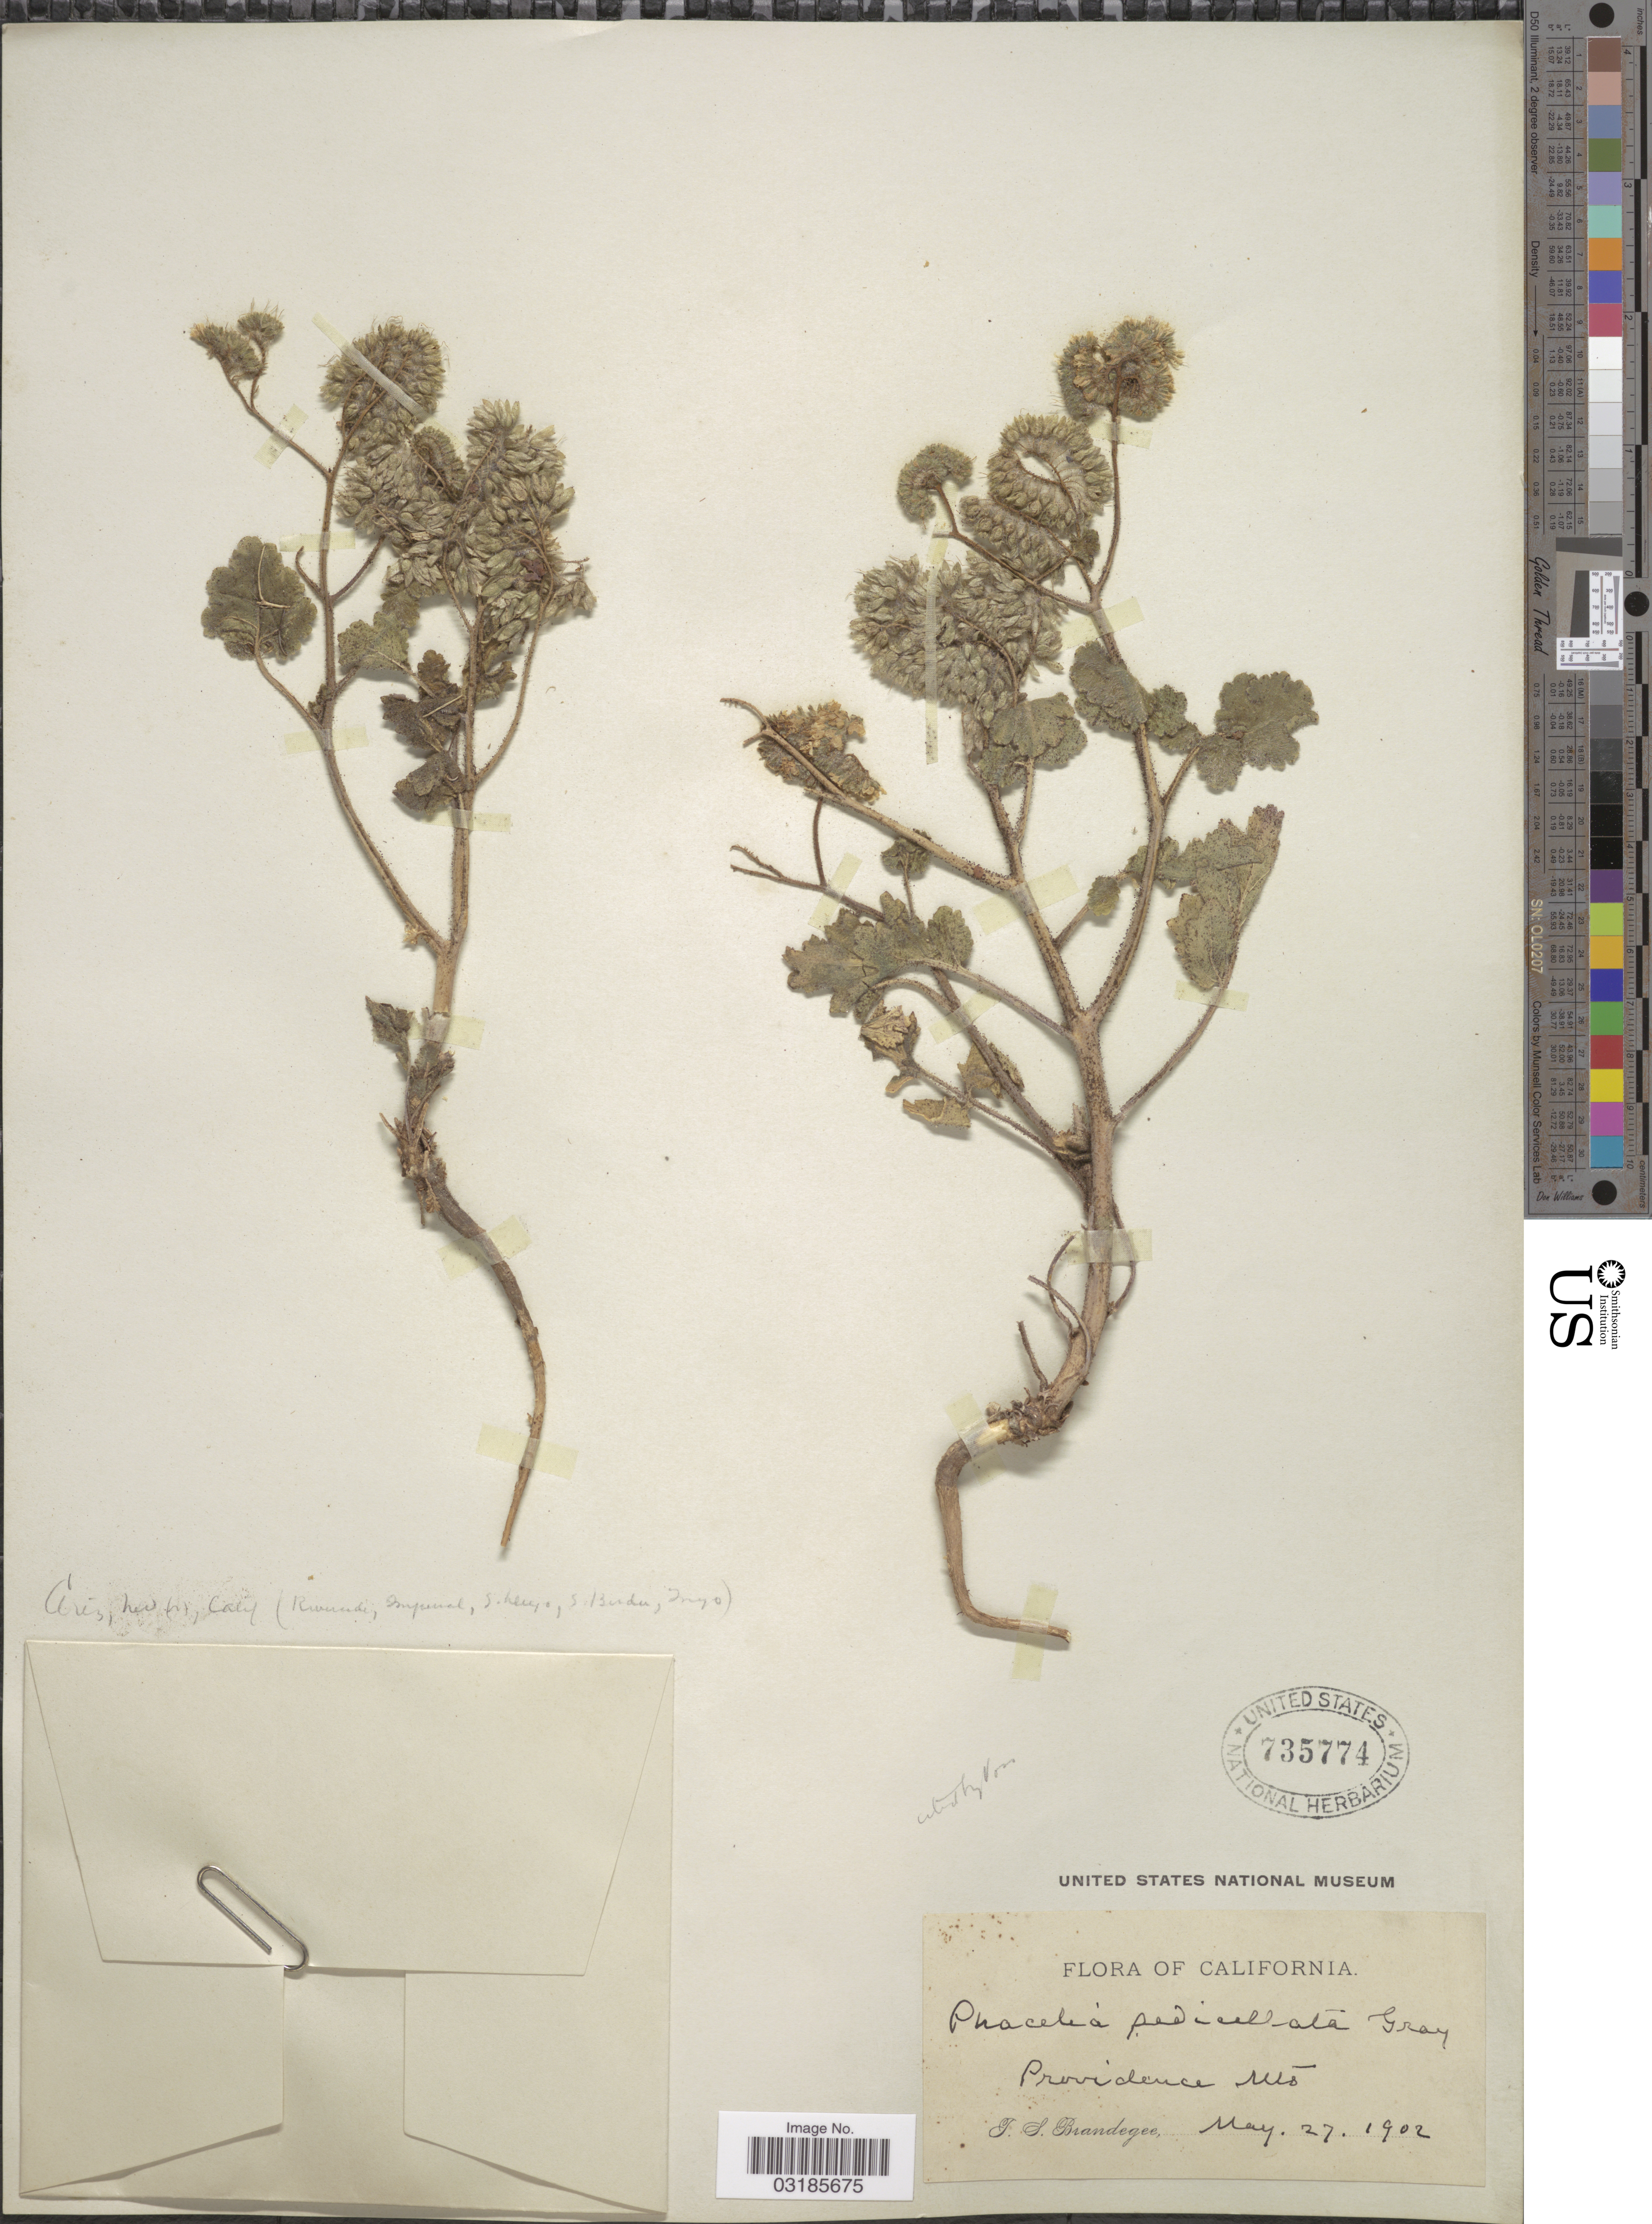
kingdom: Plantae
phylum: Tracheophyta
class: Magnoliopsida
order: Boraginales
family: Hydrophyllaceae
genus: Phacelia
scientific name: Phacelia pedicellata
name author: A. Gray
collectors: T. S. Brandegee (herbarium)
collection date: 1902-05-27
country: United States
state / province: California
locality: Providence Mts.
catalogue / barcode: US 735774